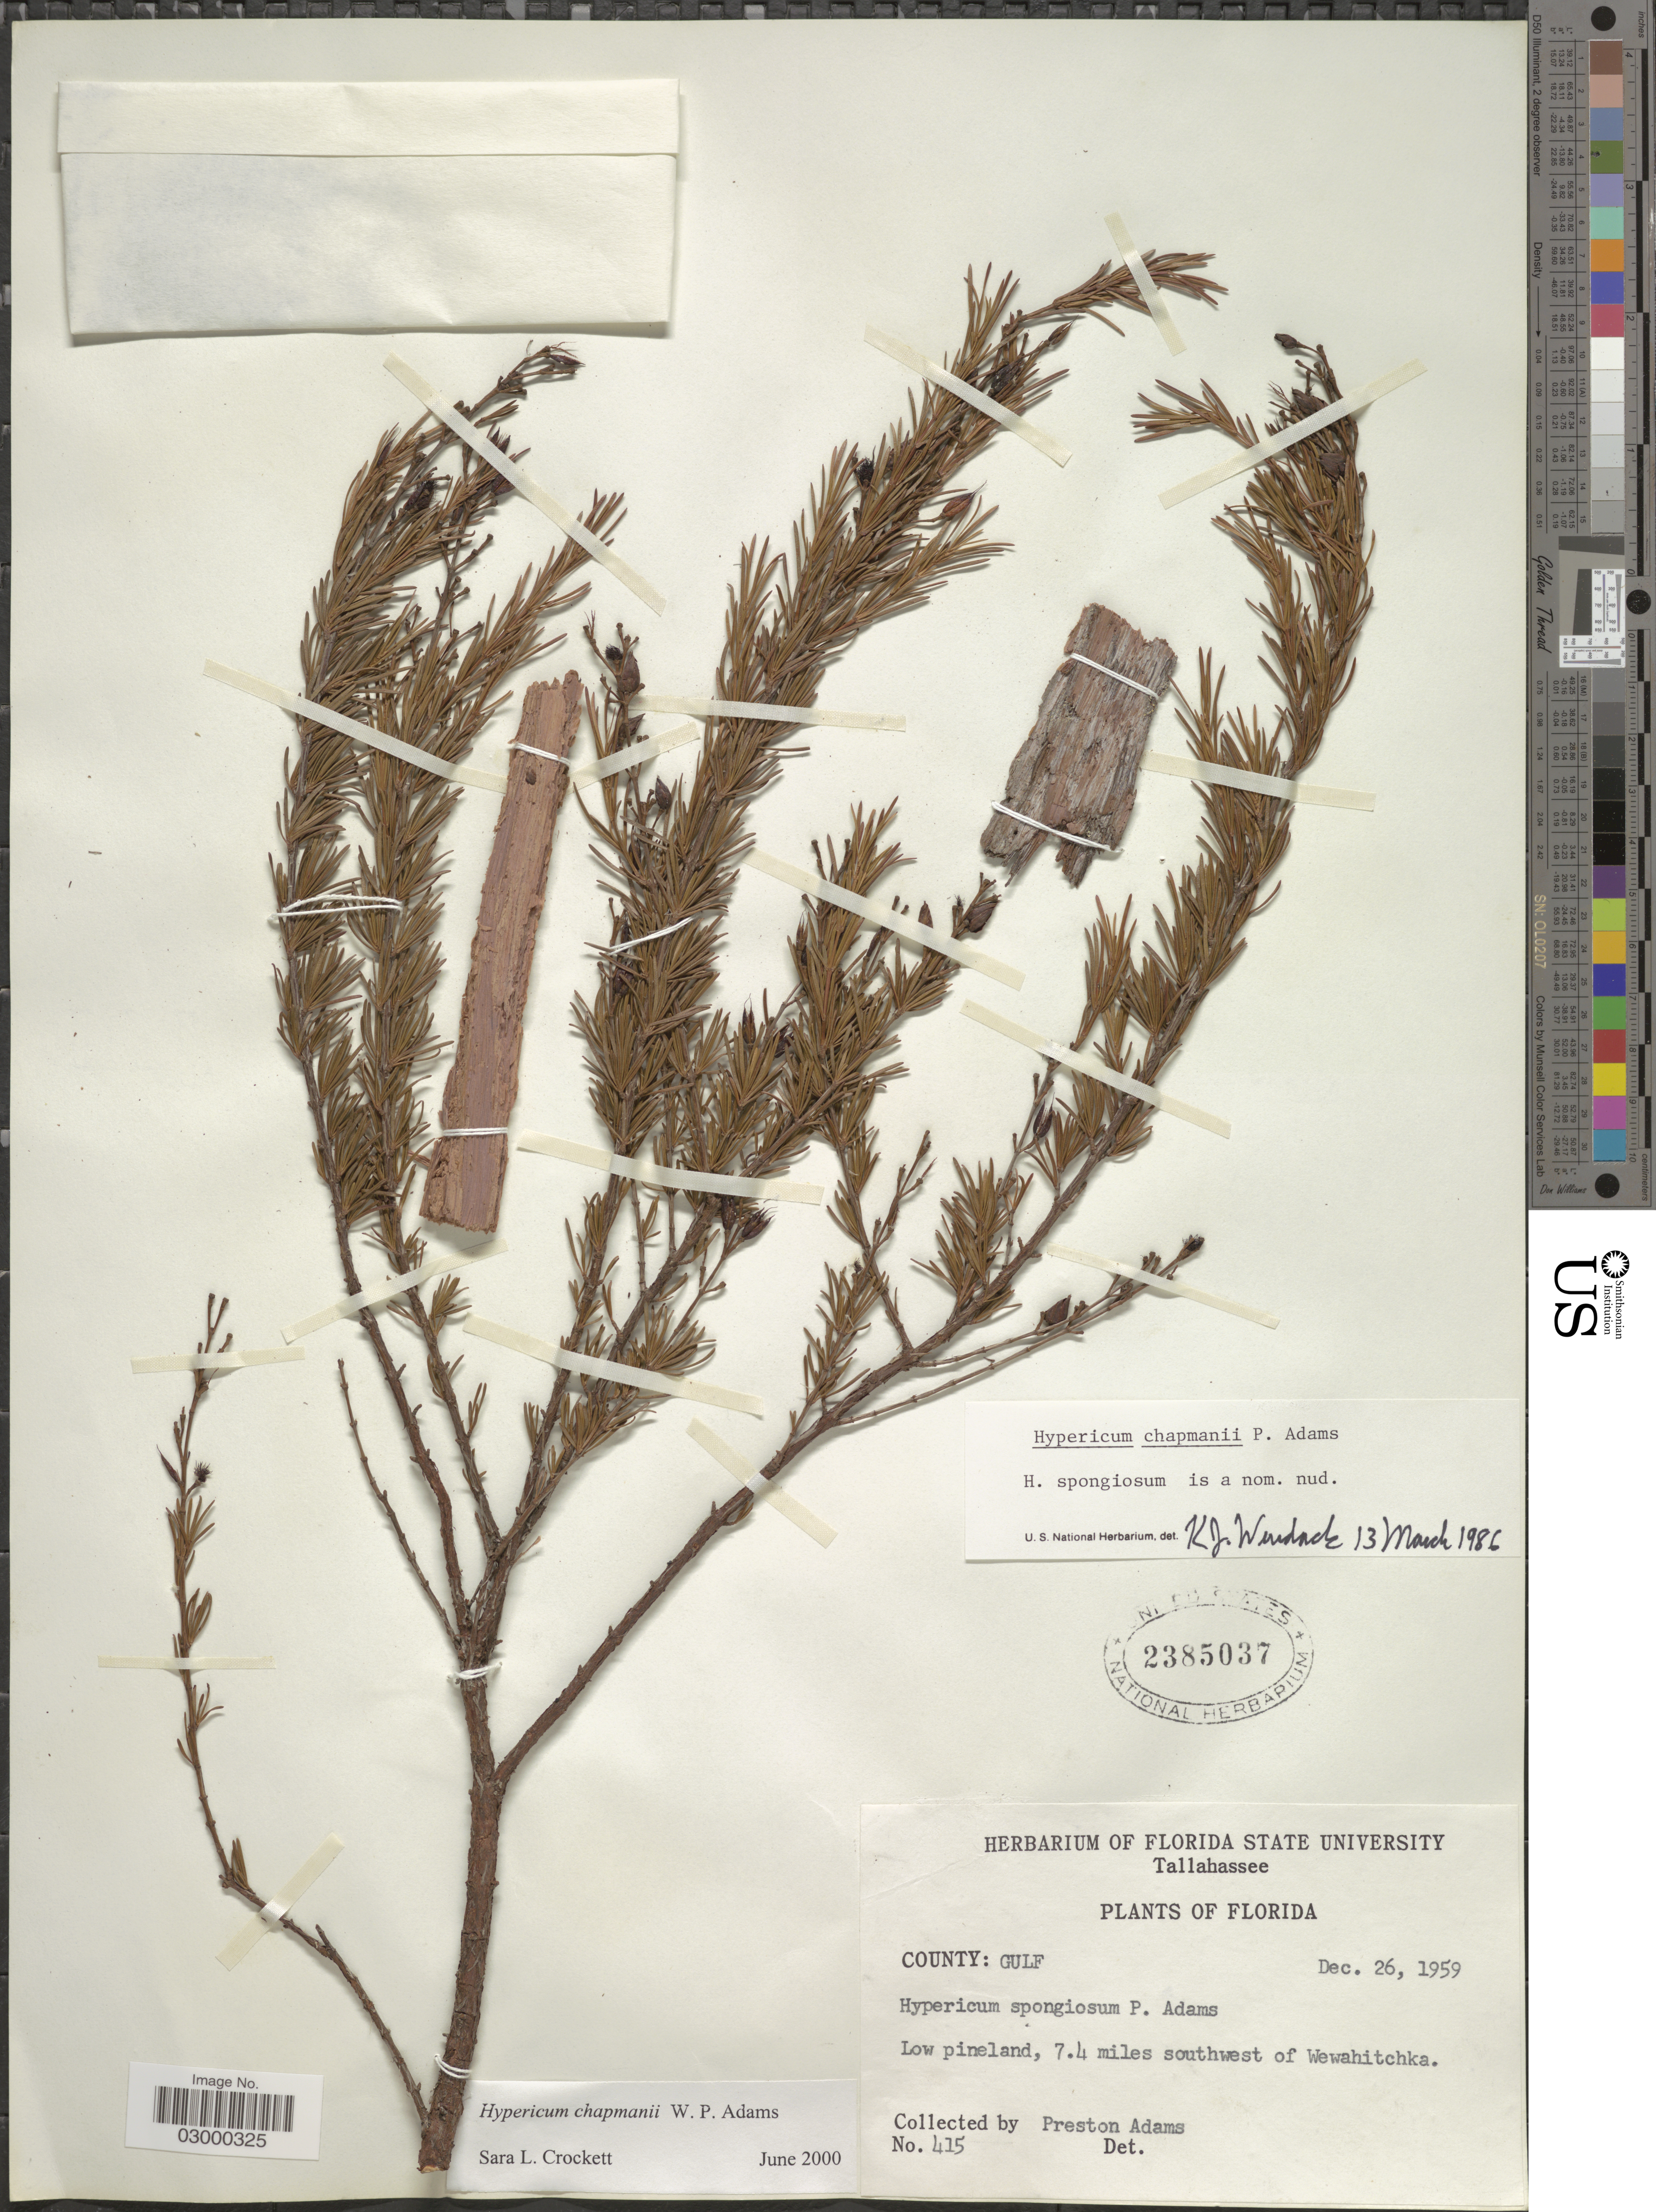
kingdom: Plantae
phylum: Tracheophyta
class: Magnoliopsida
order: Malpighiales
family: Hypericaceae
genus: Hypericum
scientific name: Hypericum chapmanii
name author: W.P. Adams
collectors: P. Adams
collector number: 415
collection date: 1959-12-26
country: United States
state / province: Florida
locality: County: Gulf, Low pineland, 7.4 miles southwest of Wewahitchka.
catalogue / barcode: US 2385037